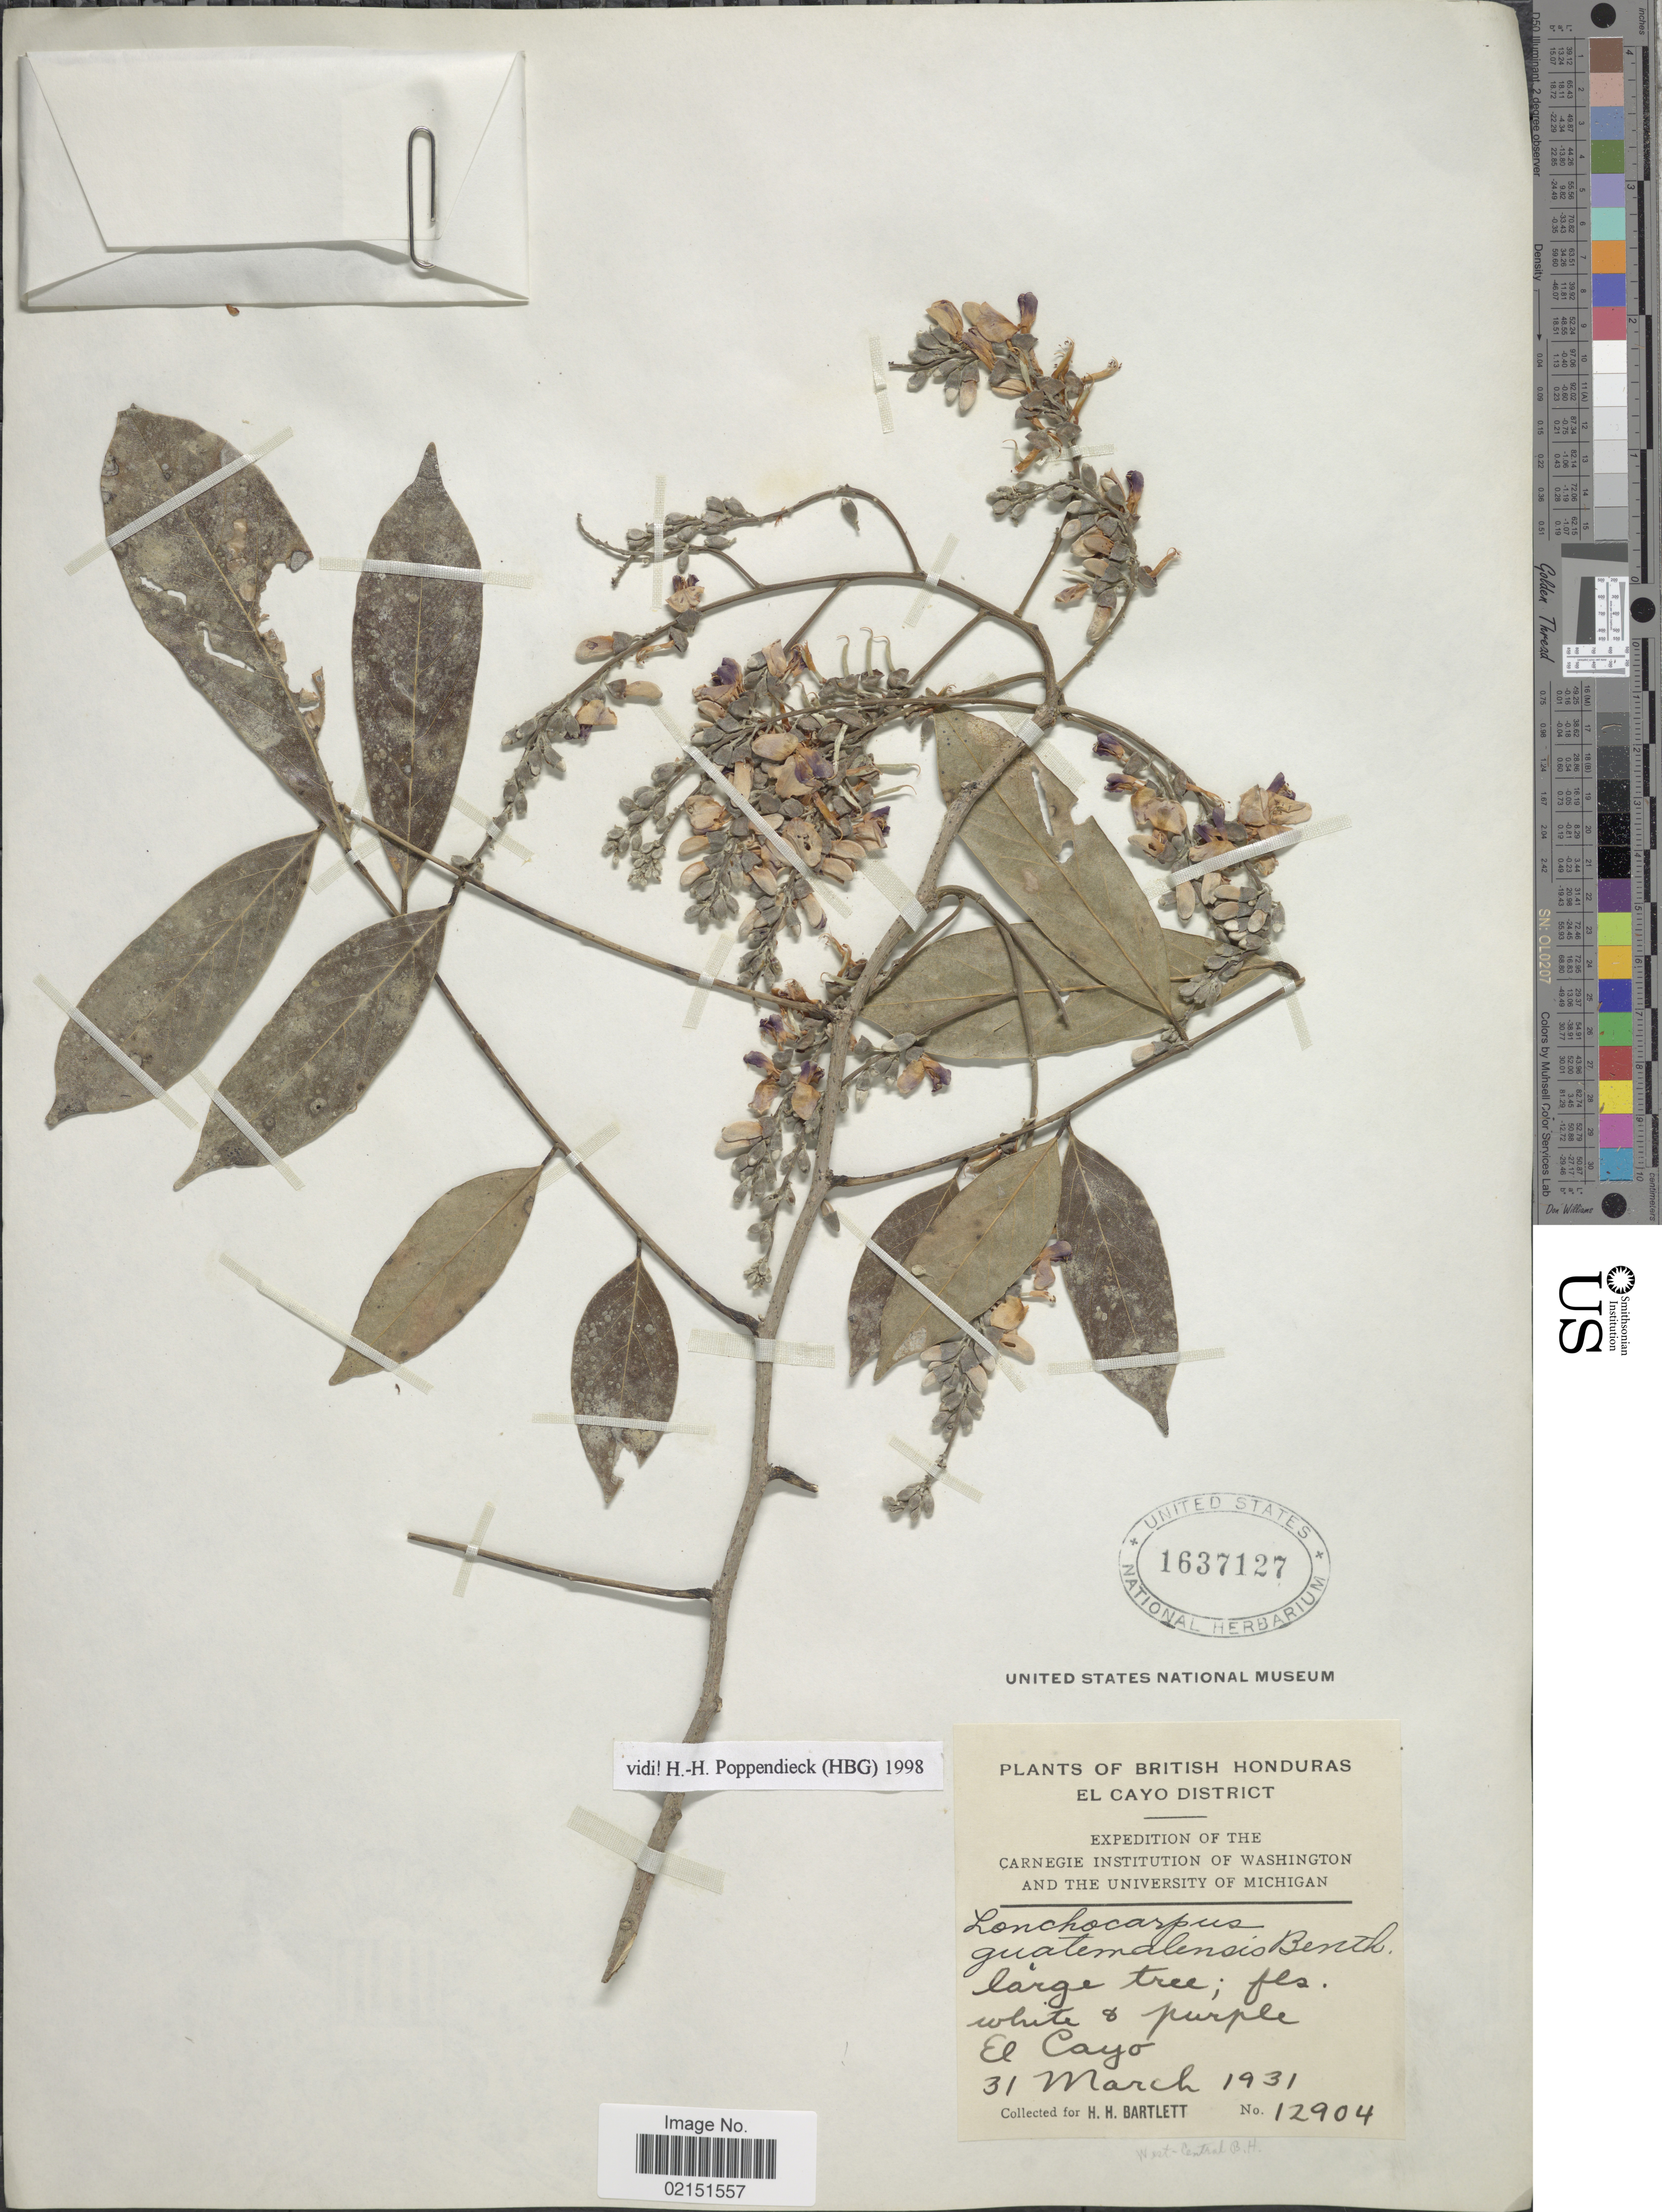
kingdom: Plantae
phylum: Tracheophyta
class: Magnoliopsida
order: Fabales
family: Fabaceae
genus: Lonchocarpus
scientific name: Lonchocarpus guatemalensis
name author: Benth.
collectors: H. H. Bartlett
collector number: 12904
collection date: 1931-03-31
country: Belize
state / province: Cayo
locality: British Honduras. El Cayo District. El Cayo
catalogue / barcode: US 1637127